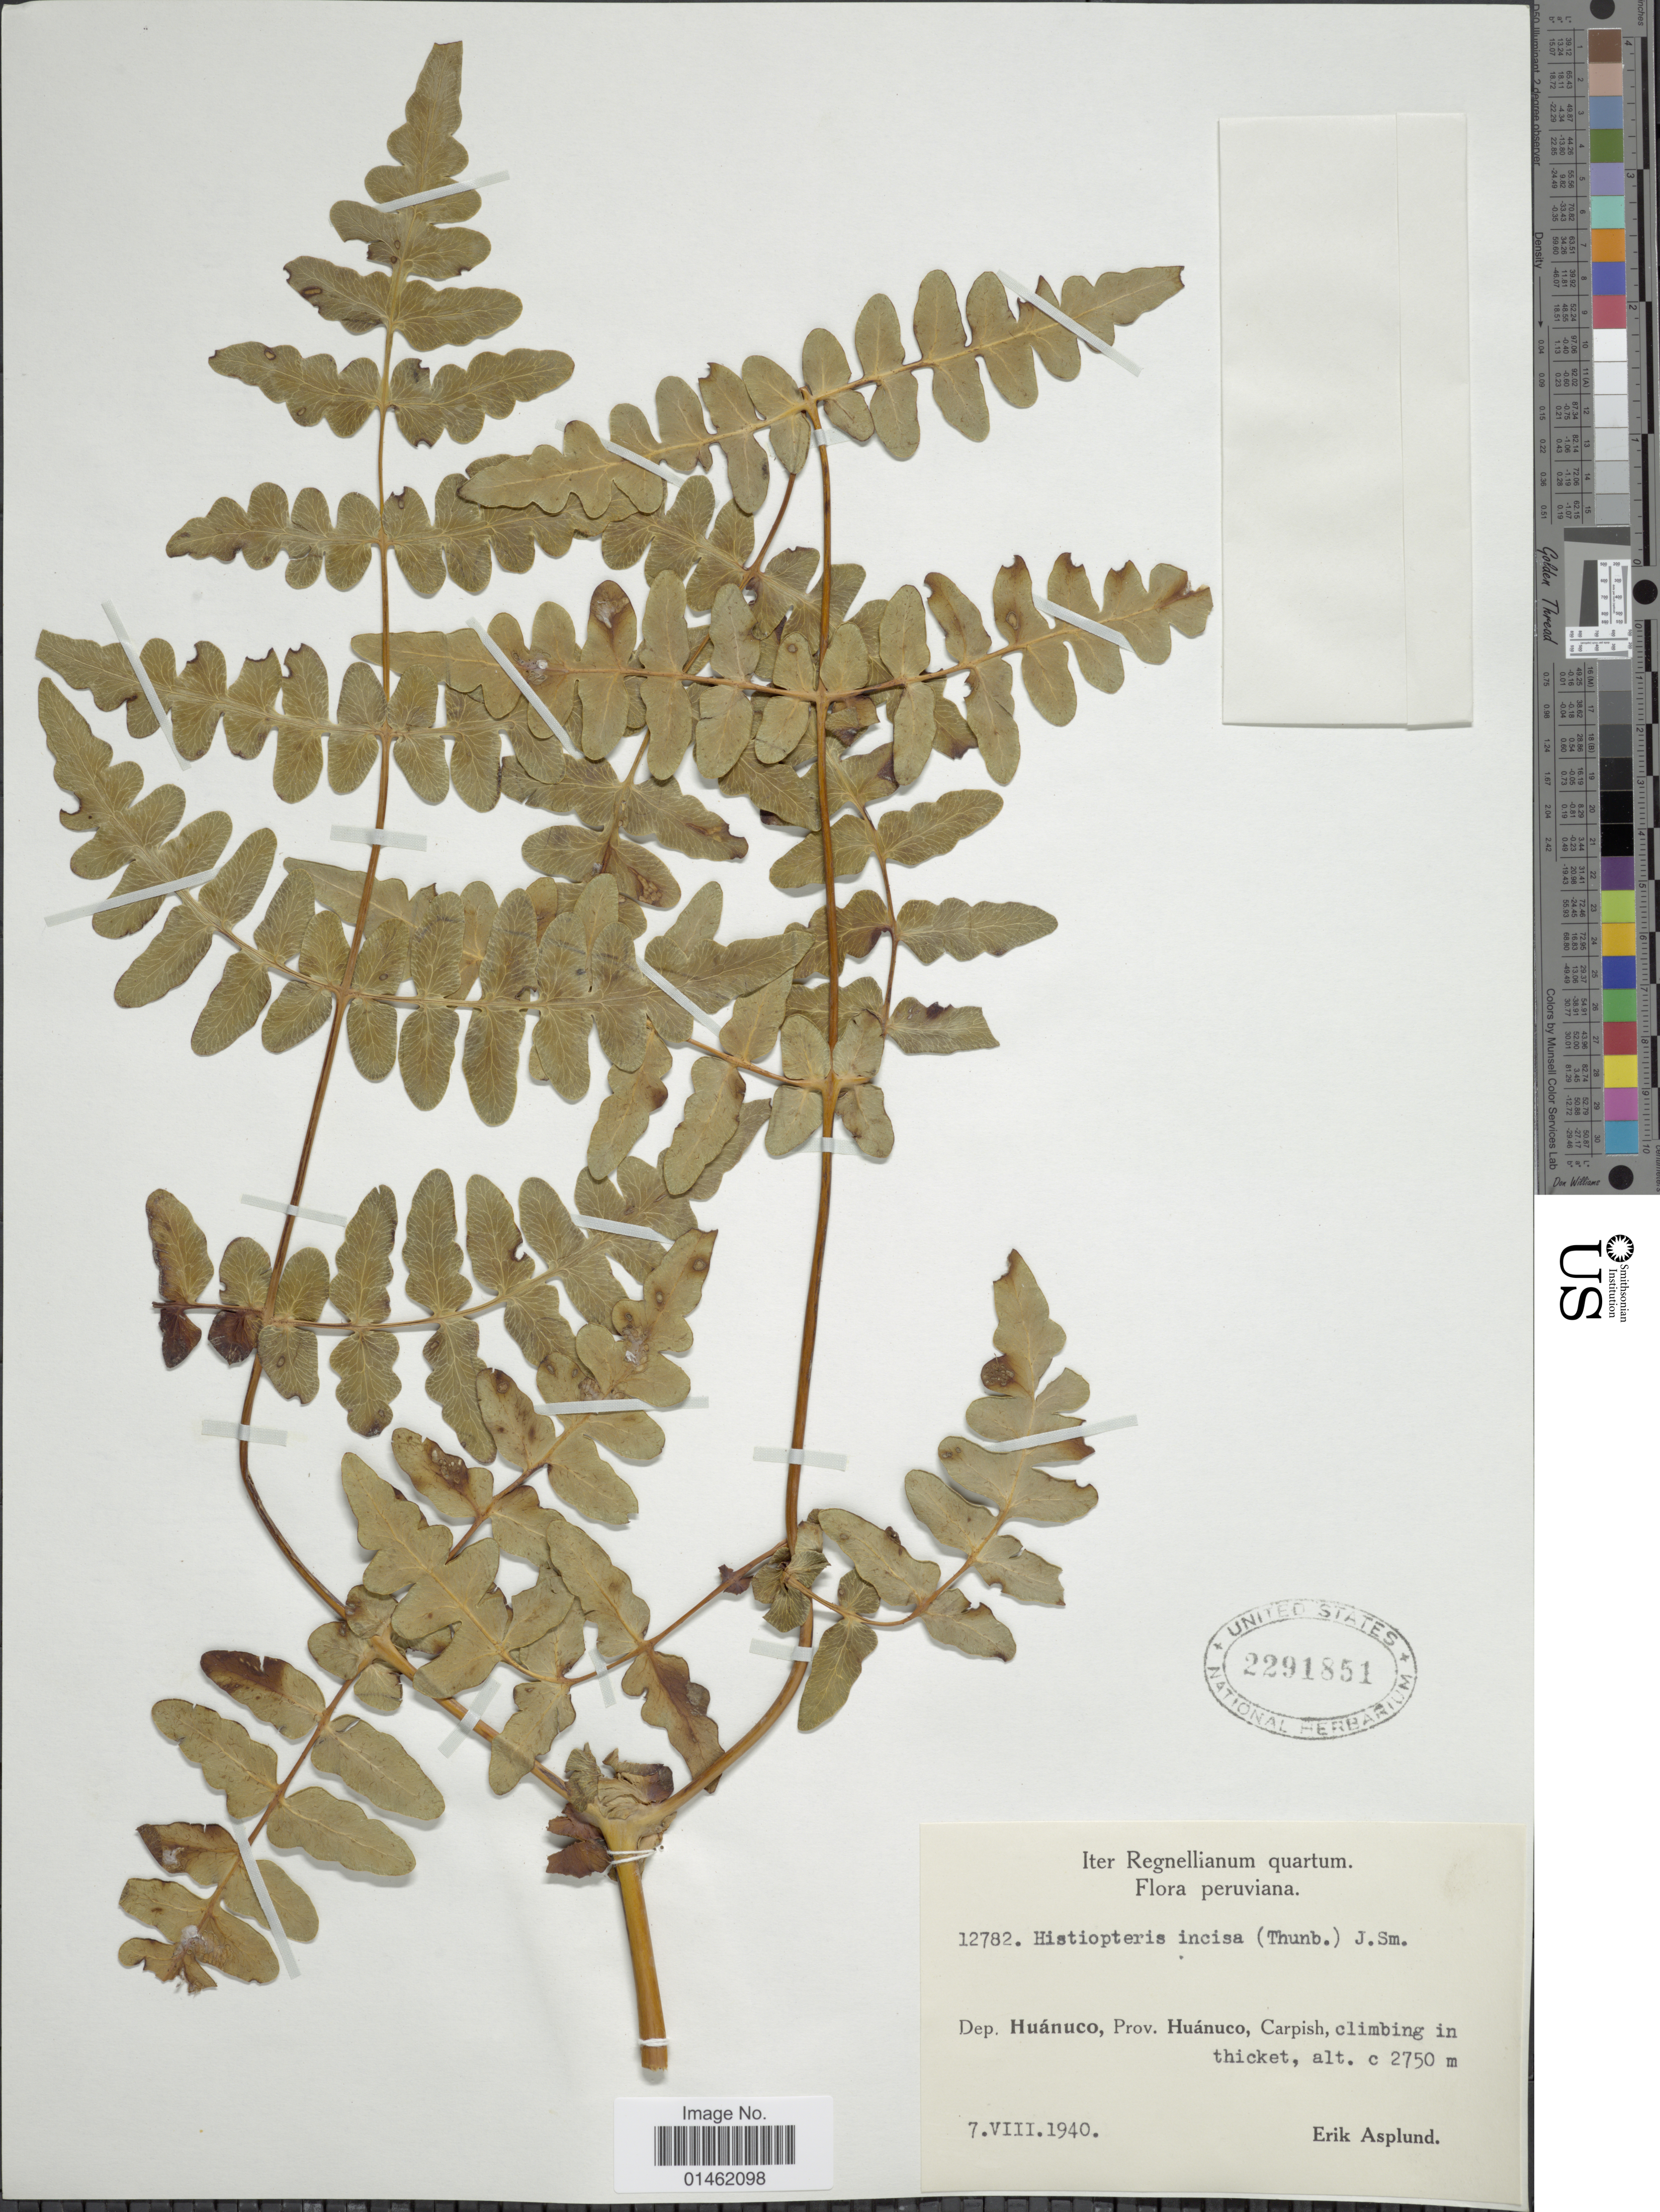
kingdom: Plantae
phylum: Tracheophyta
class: Polypodiopsida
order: Polypodiales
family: Dennstaedtiaceae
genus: Histiopteris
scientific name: Histiopteris incisa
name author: (Thunb.) J. Sm.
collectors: E. Asplund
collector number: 12782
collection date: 1940-08-07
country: Peru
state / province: Huánuco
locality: Flora peruviana, Dep. Huanuco, prov. Huanuco, Carpish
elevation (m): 2750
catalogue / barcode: US 2291851